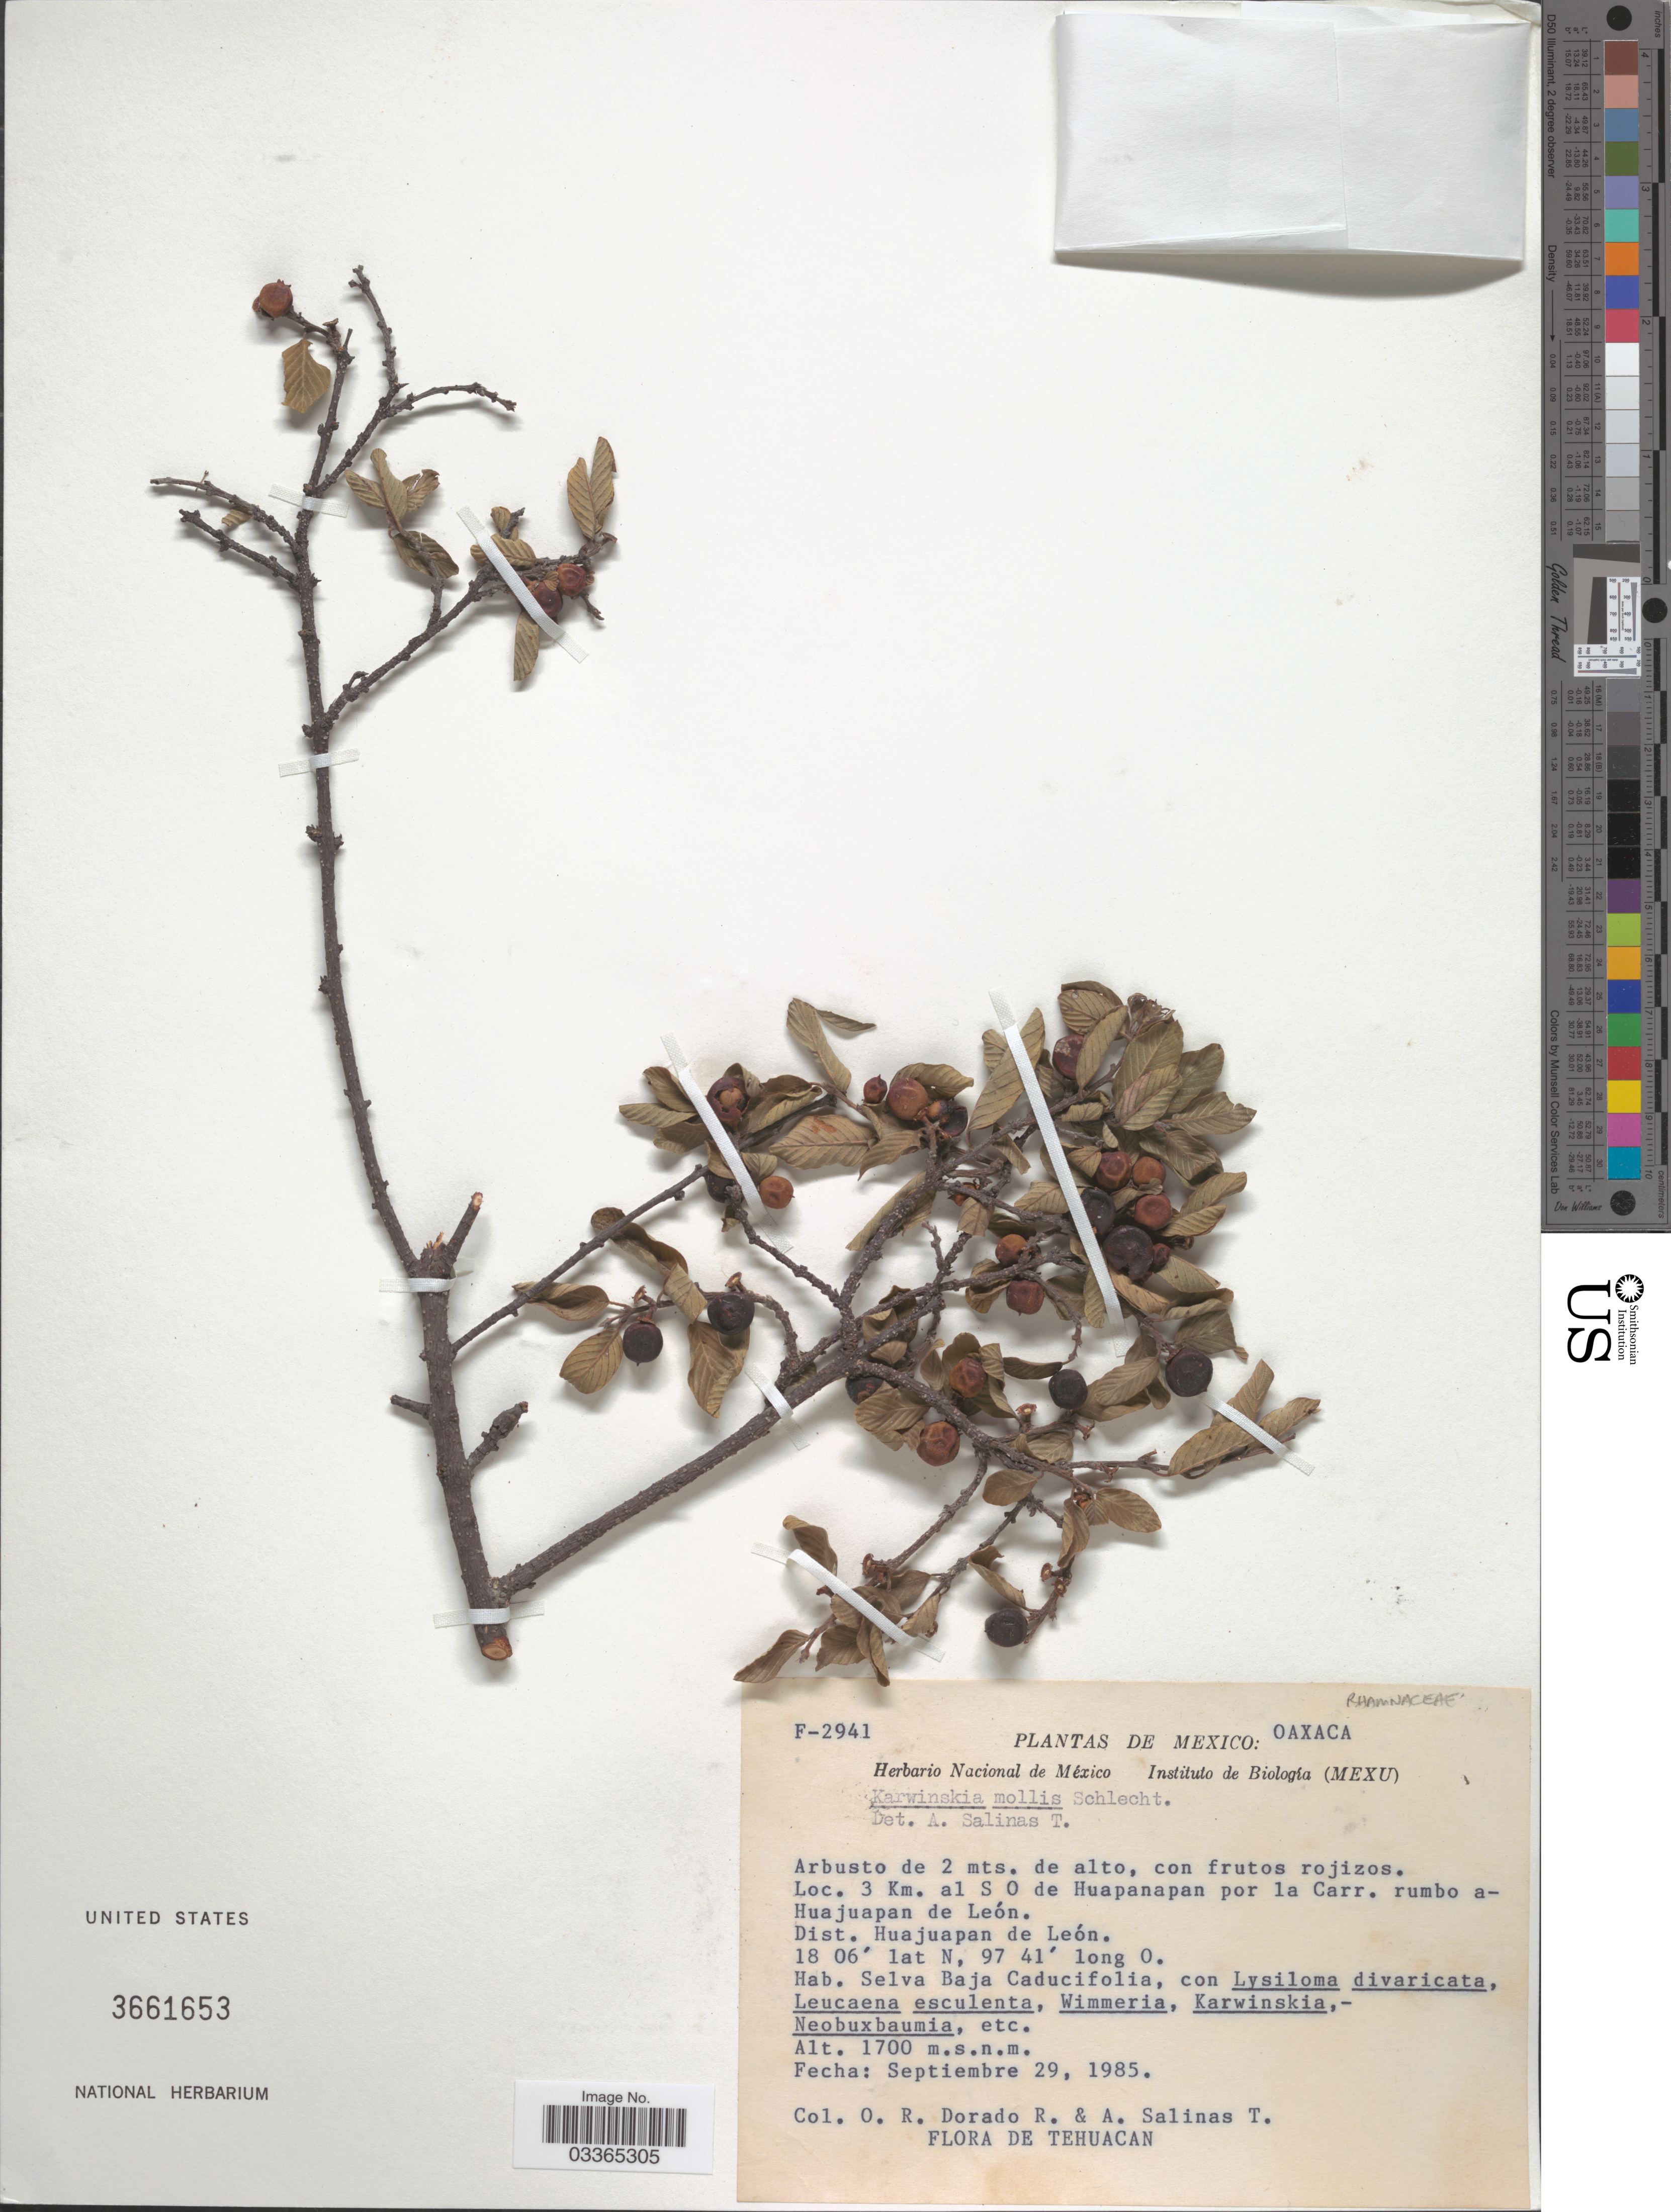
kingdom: Plantae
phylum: Tracheophyta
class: Magnoliopsida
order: Rosales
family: Rhamnaceae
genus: Karwinskia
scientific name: Karwinskia mollis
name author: Schltdl.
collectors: O. R. Dorado & A. Salinas T.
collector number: F-2941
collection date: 1985-09-29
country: Mexico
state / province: Oaxaca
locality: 3 Km. al S O de Huapanapan por la Carr. rumbo a-Huajuapan de León. Dist. Huajuapan de León.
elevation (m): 1700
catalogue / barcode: US 3661653